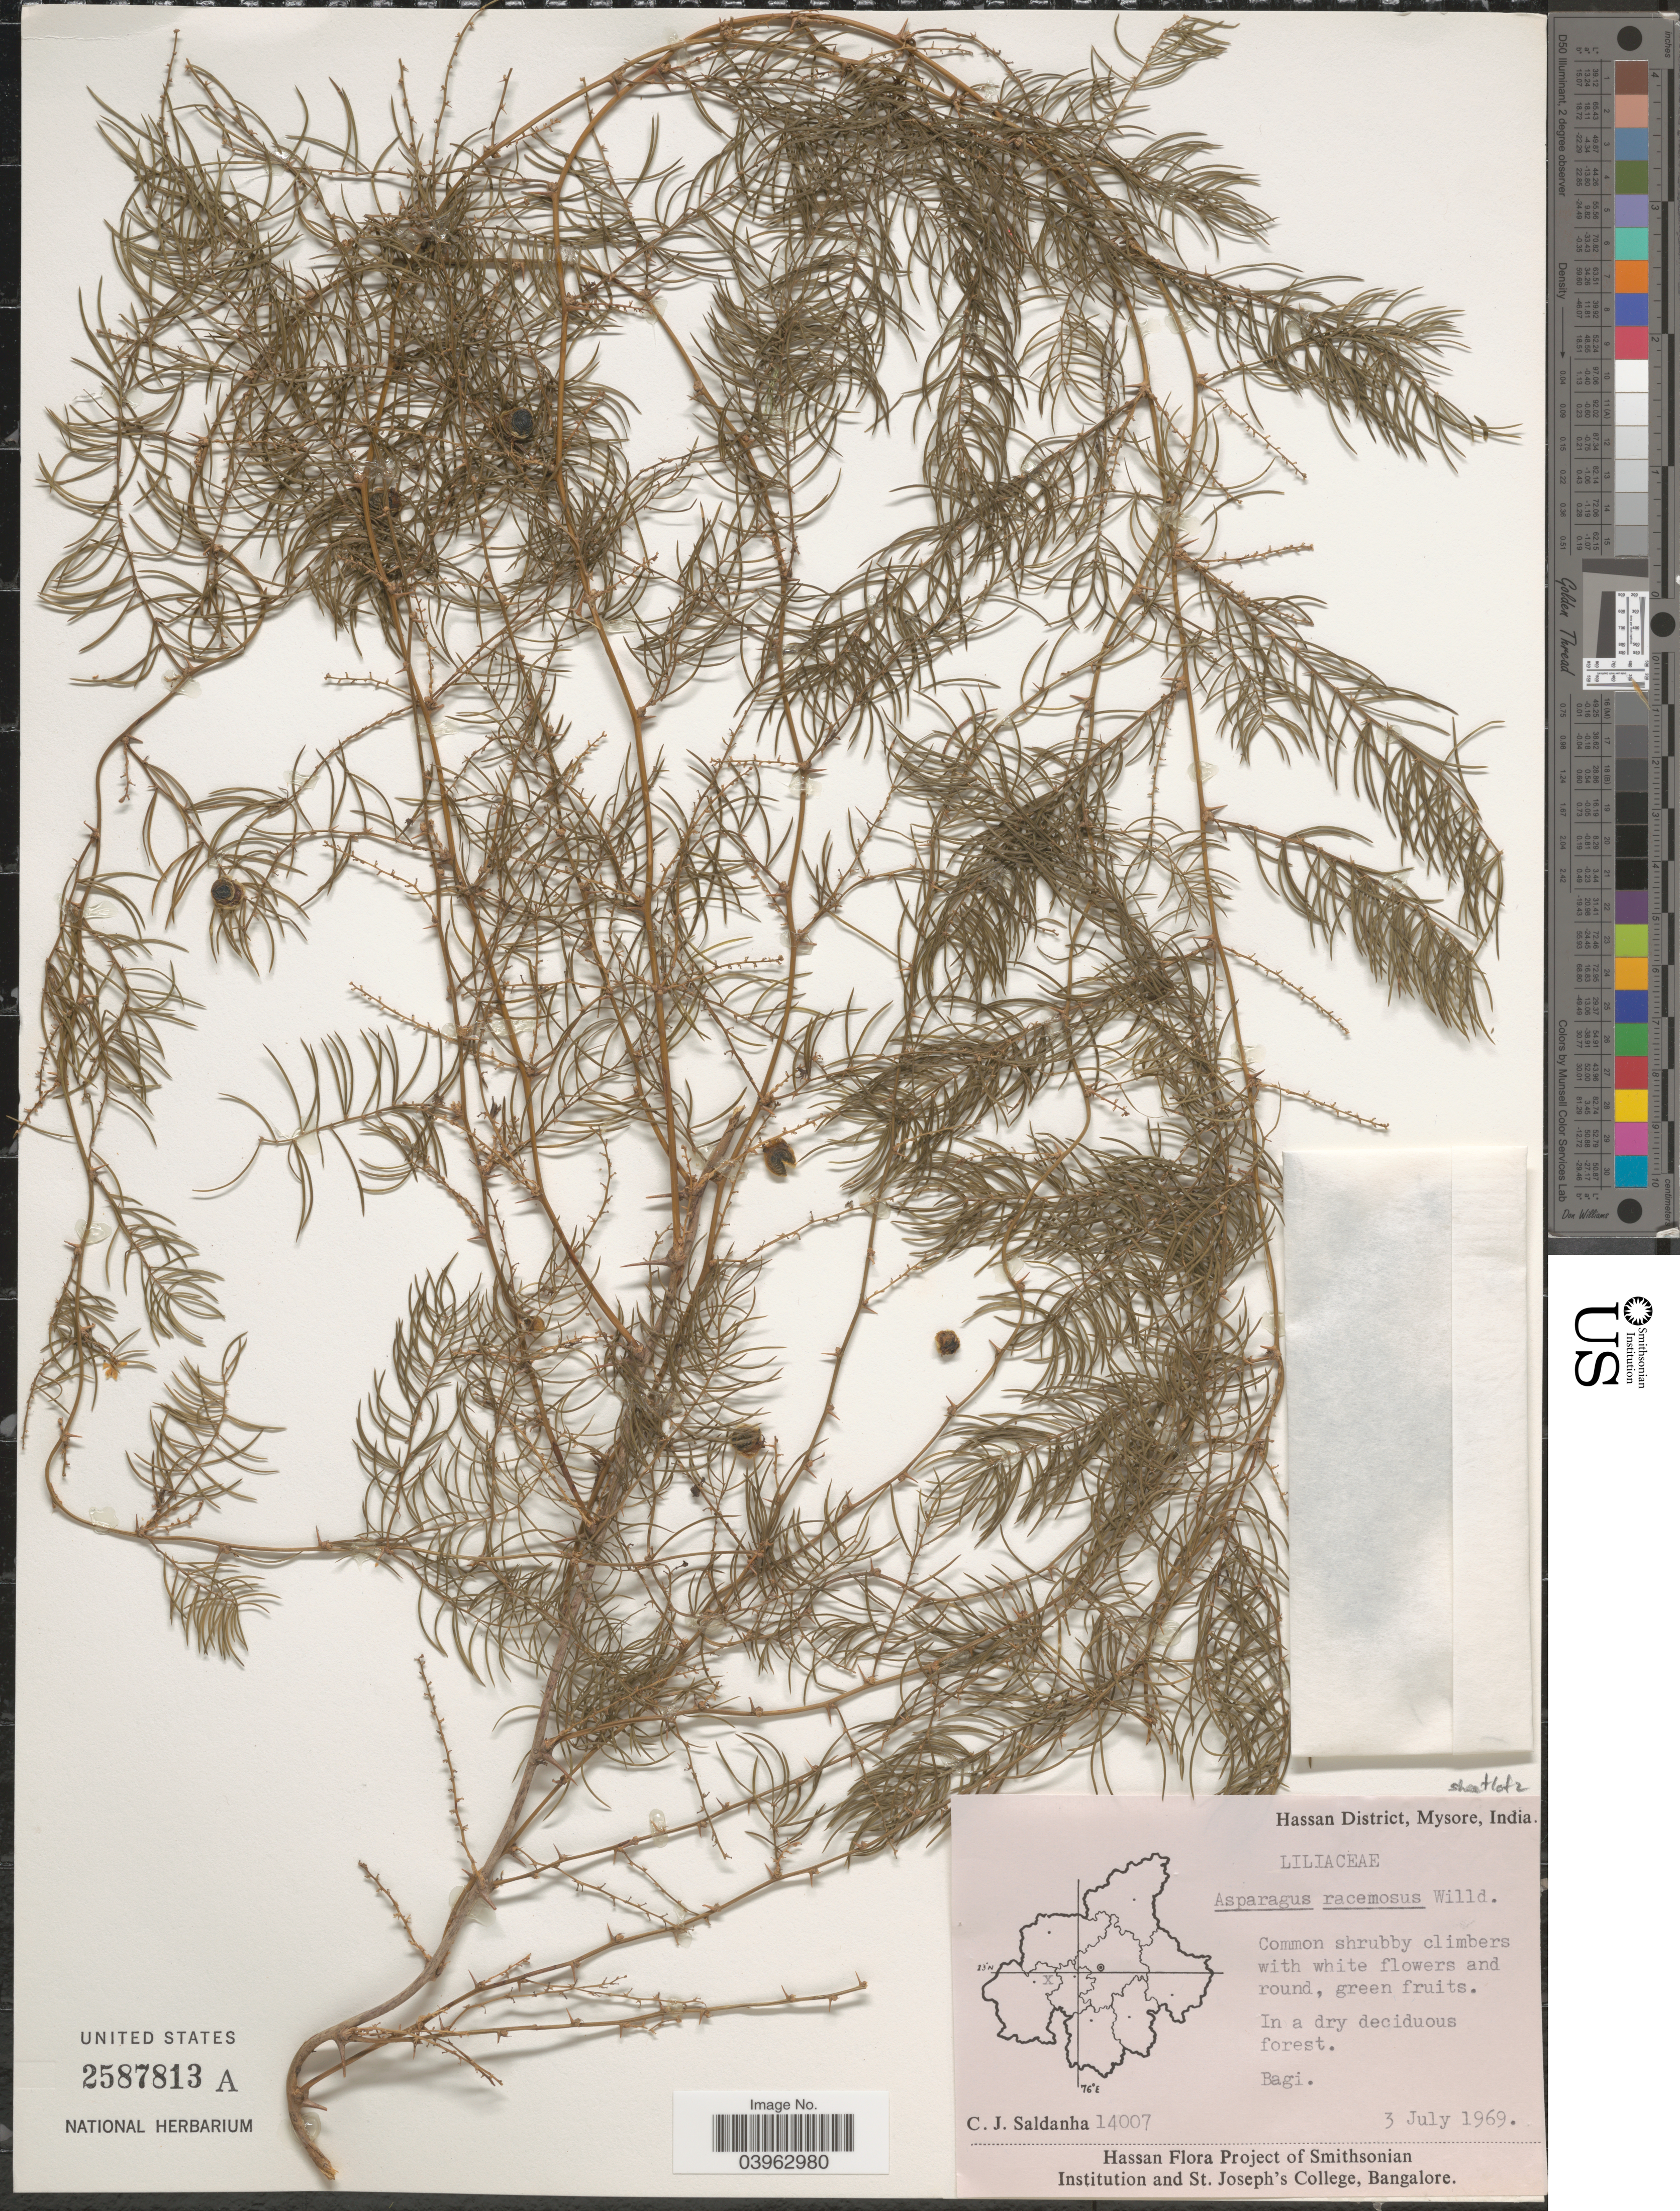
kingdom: Plantae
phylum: Tracheophyta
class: Liliopsida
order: Asparagales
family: Asparagaceae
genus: Asparagus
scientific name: Asparagus racemosus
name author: Willd.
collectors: C. J. Saldanha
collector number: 14007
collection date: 1969-07-03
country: India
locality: Hassan District, Mysore. Bagi.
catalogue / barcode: US 2587813A